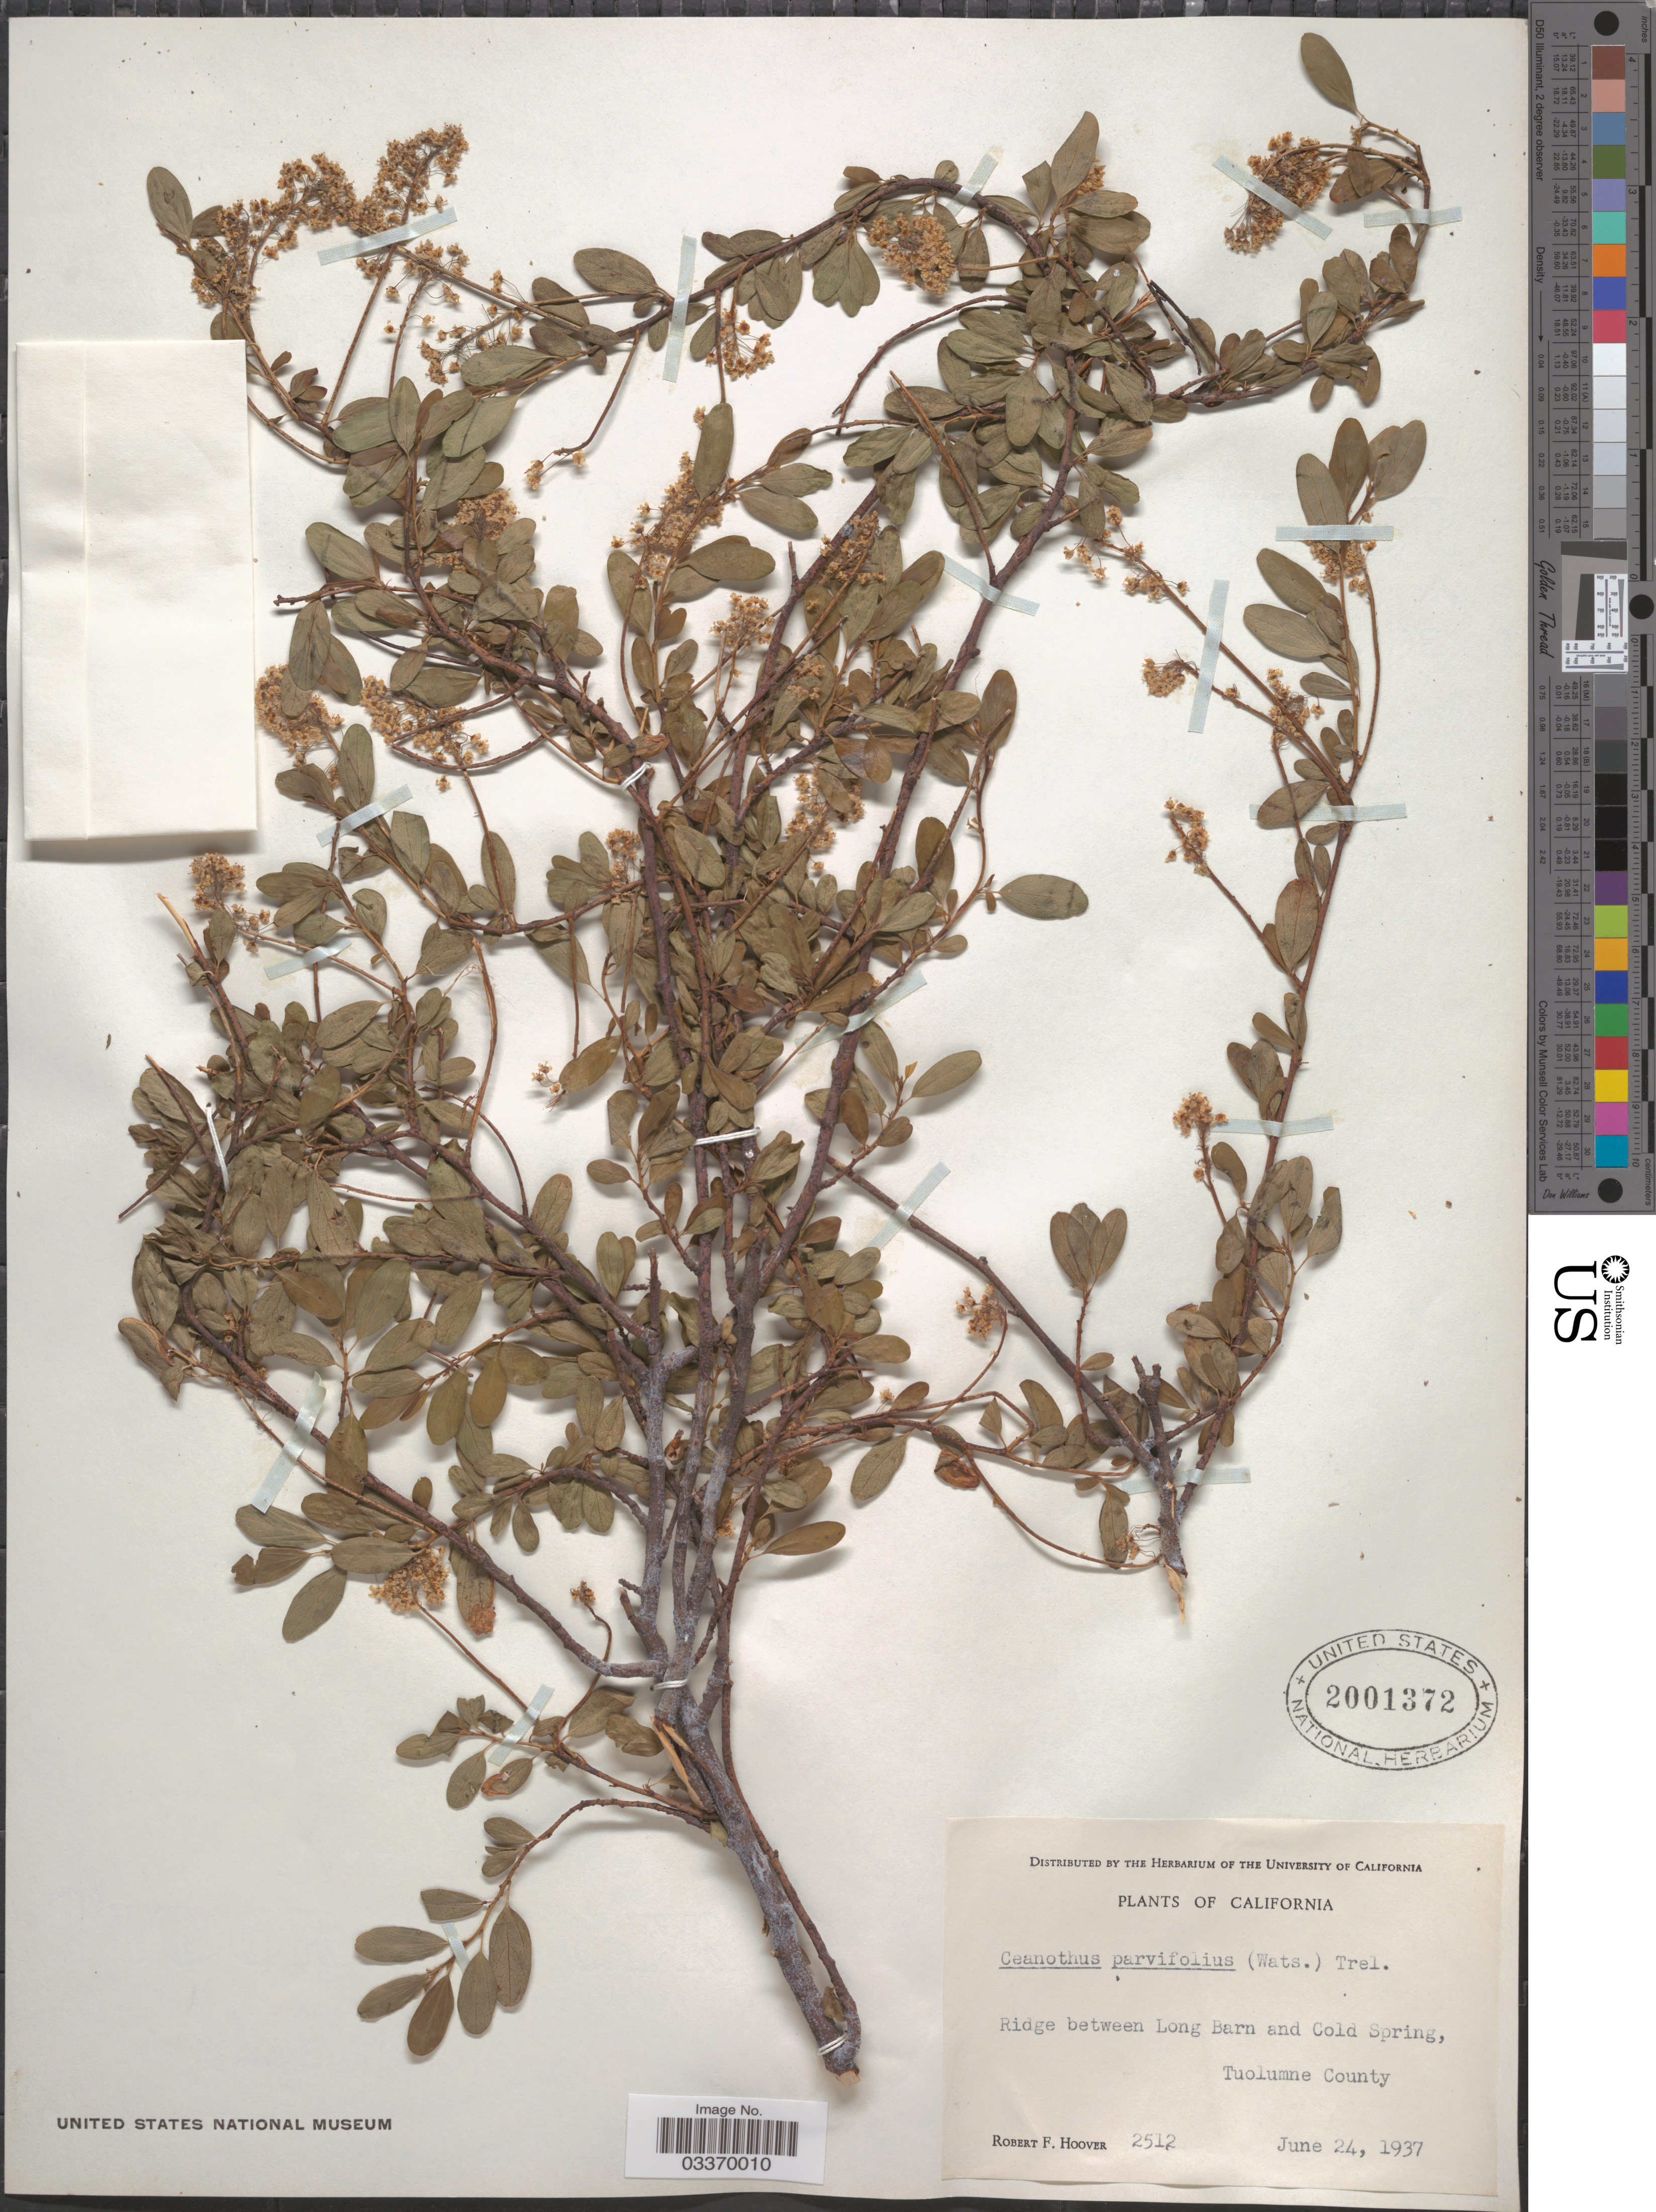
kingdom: Plantae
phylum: Tracheophyta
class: Magnoliopsida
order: Rosales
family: Rhamnaceae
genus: Ceanothus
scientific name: Ceanothus parvifolius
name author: (S. Watson) Trel.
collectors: R. F. Hoover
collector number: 2512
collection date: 1937-06-24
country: United States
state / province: California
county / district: Tuolumne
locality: Ridge between Long Barn and Cold Springs, Tuolumne County.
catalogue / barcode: US 2001372